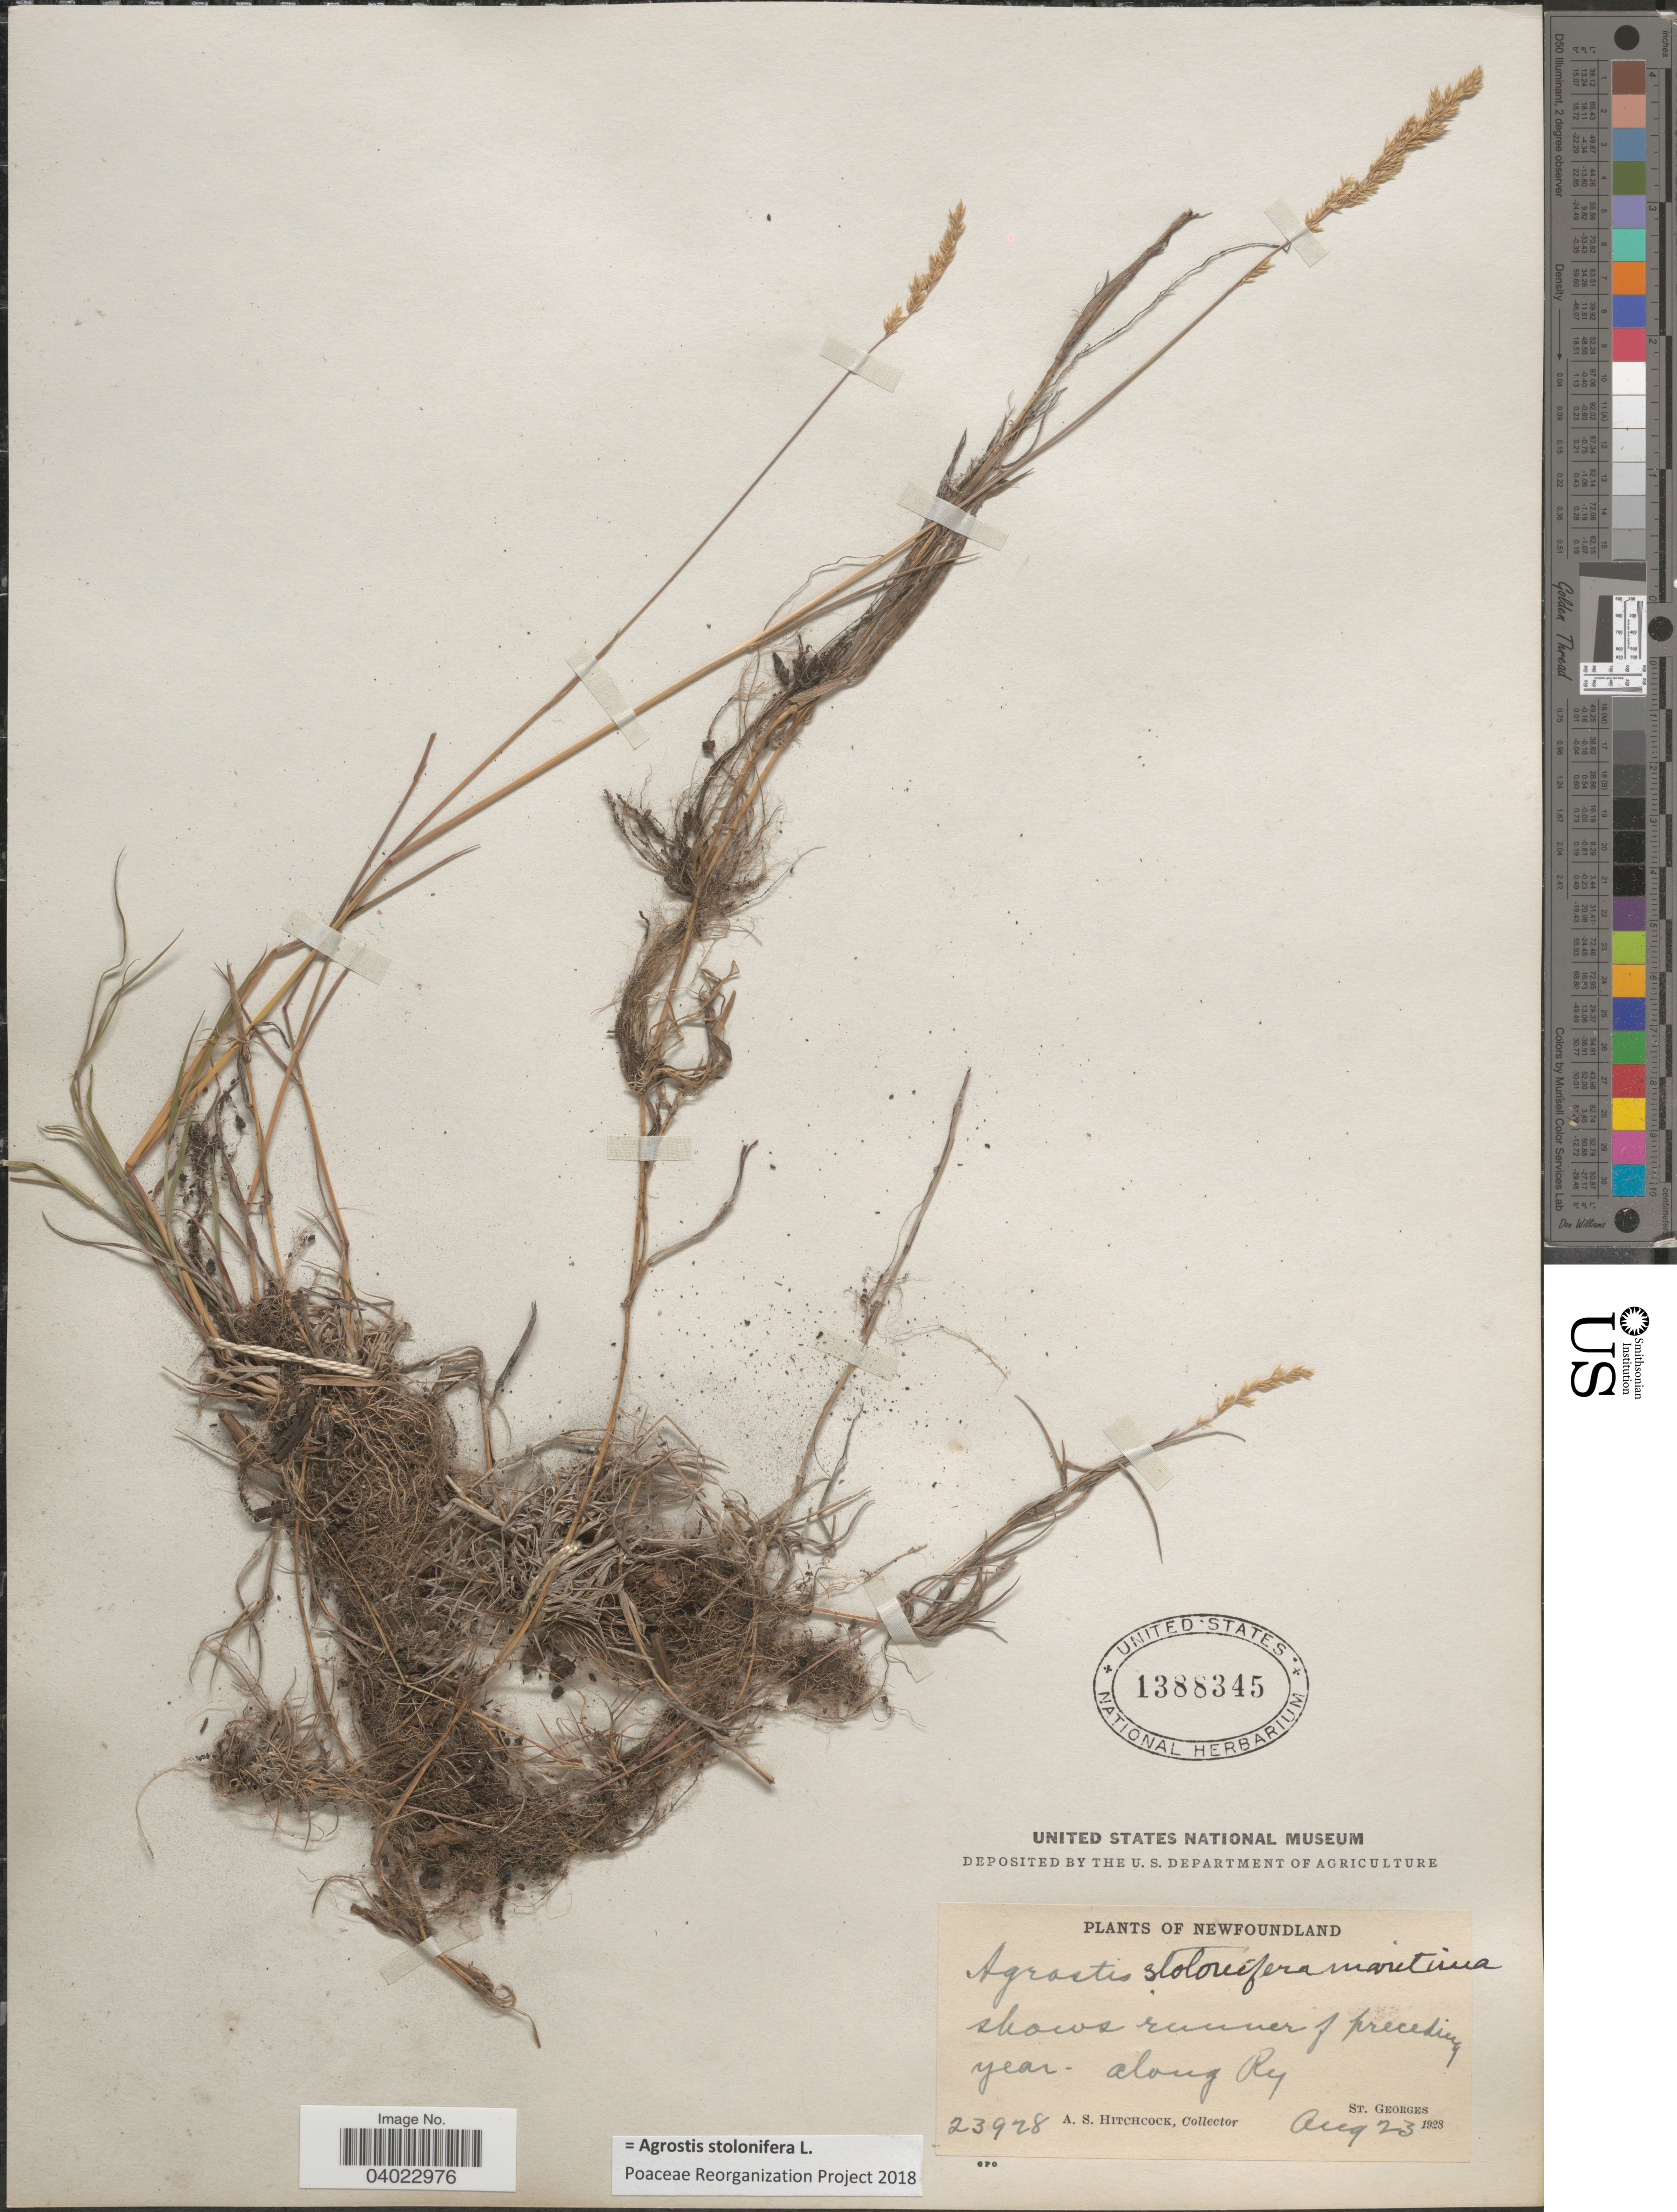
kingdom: Plantae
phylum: Tracheophyta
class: Liliopsida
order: Poales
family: Poaceae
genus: Agrostis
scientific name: Agrostis stolonifera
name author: L.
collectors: A. S. Hitchcock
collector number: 23928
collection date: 1928-08-23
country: Canada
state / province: Newfoundland and Labrador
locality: Along Ry. St. Georges.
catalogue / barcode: US 1388345